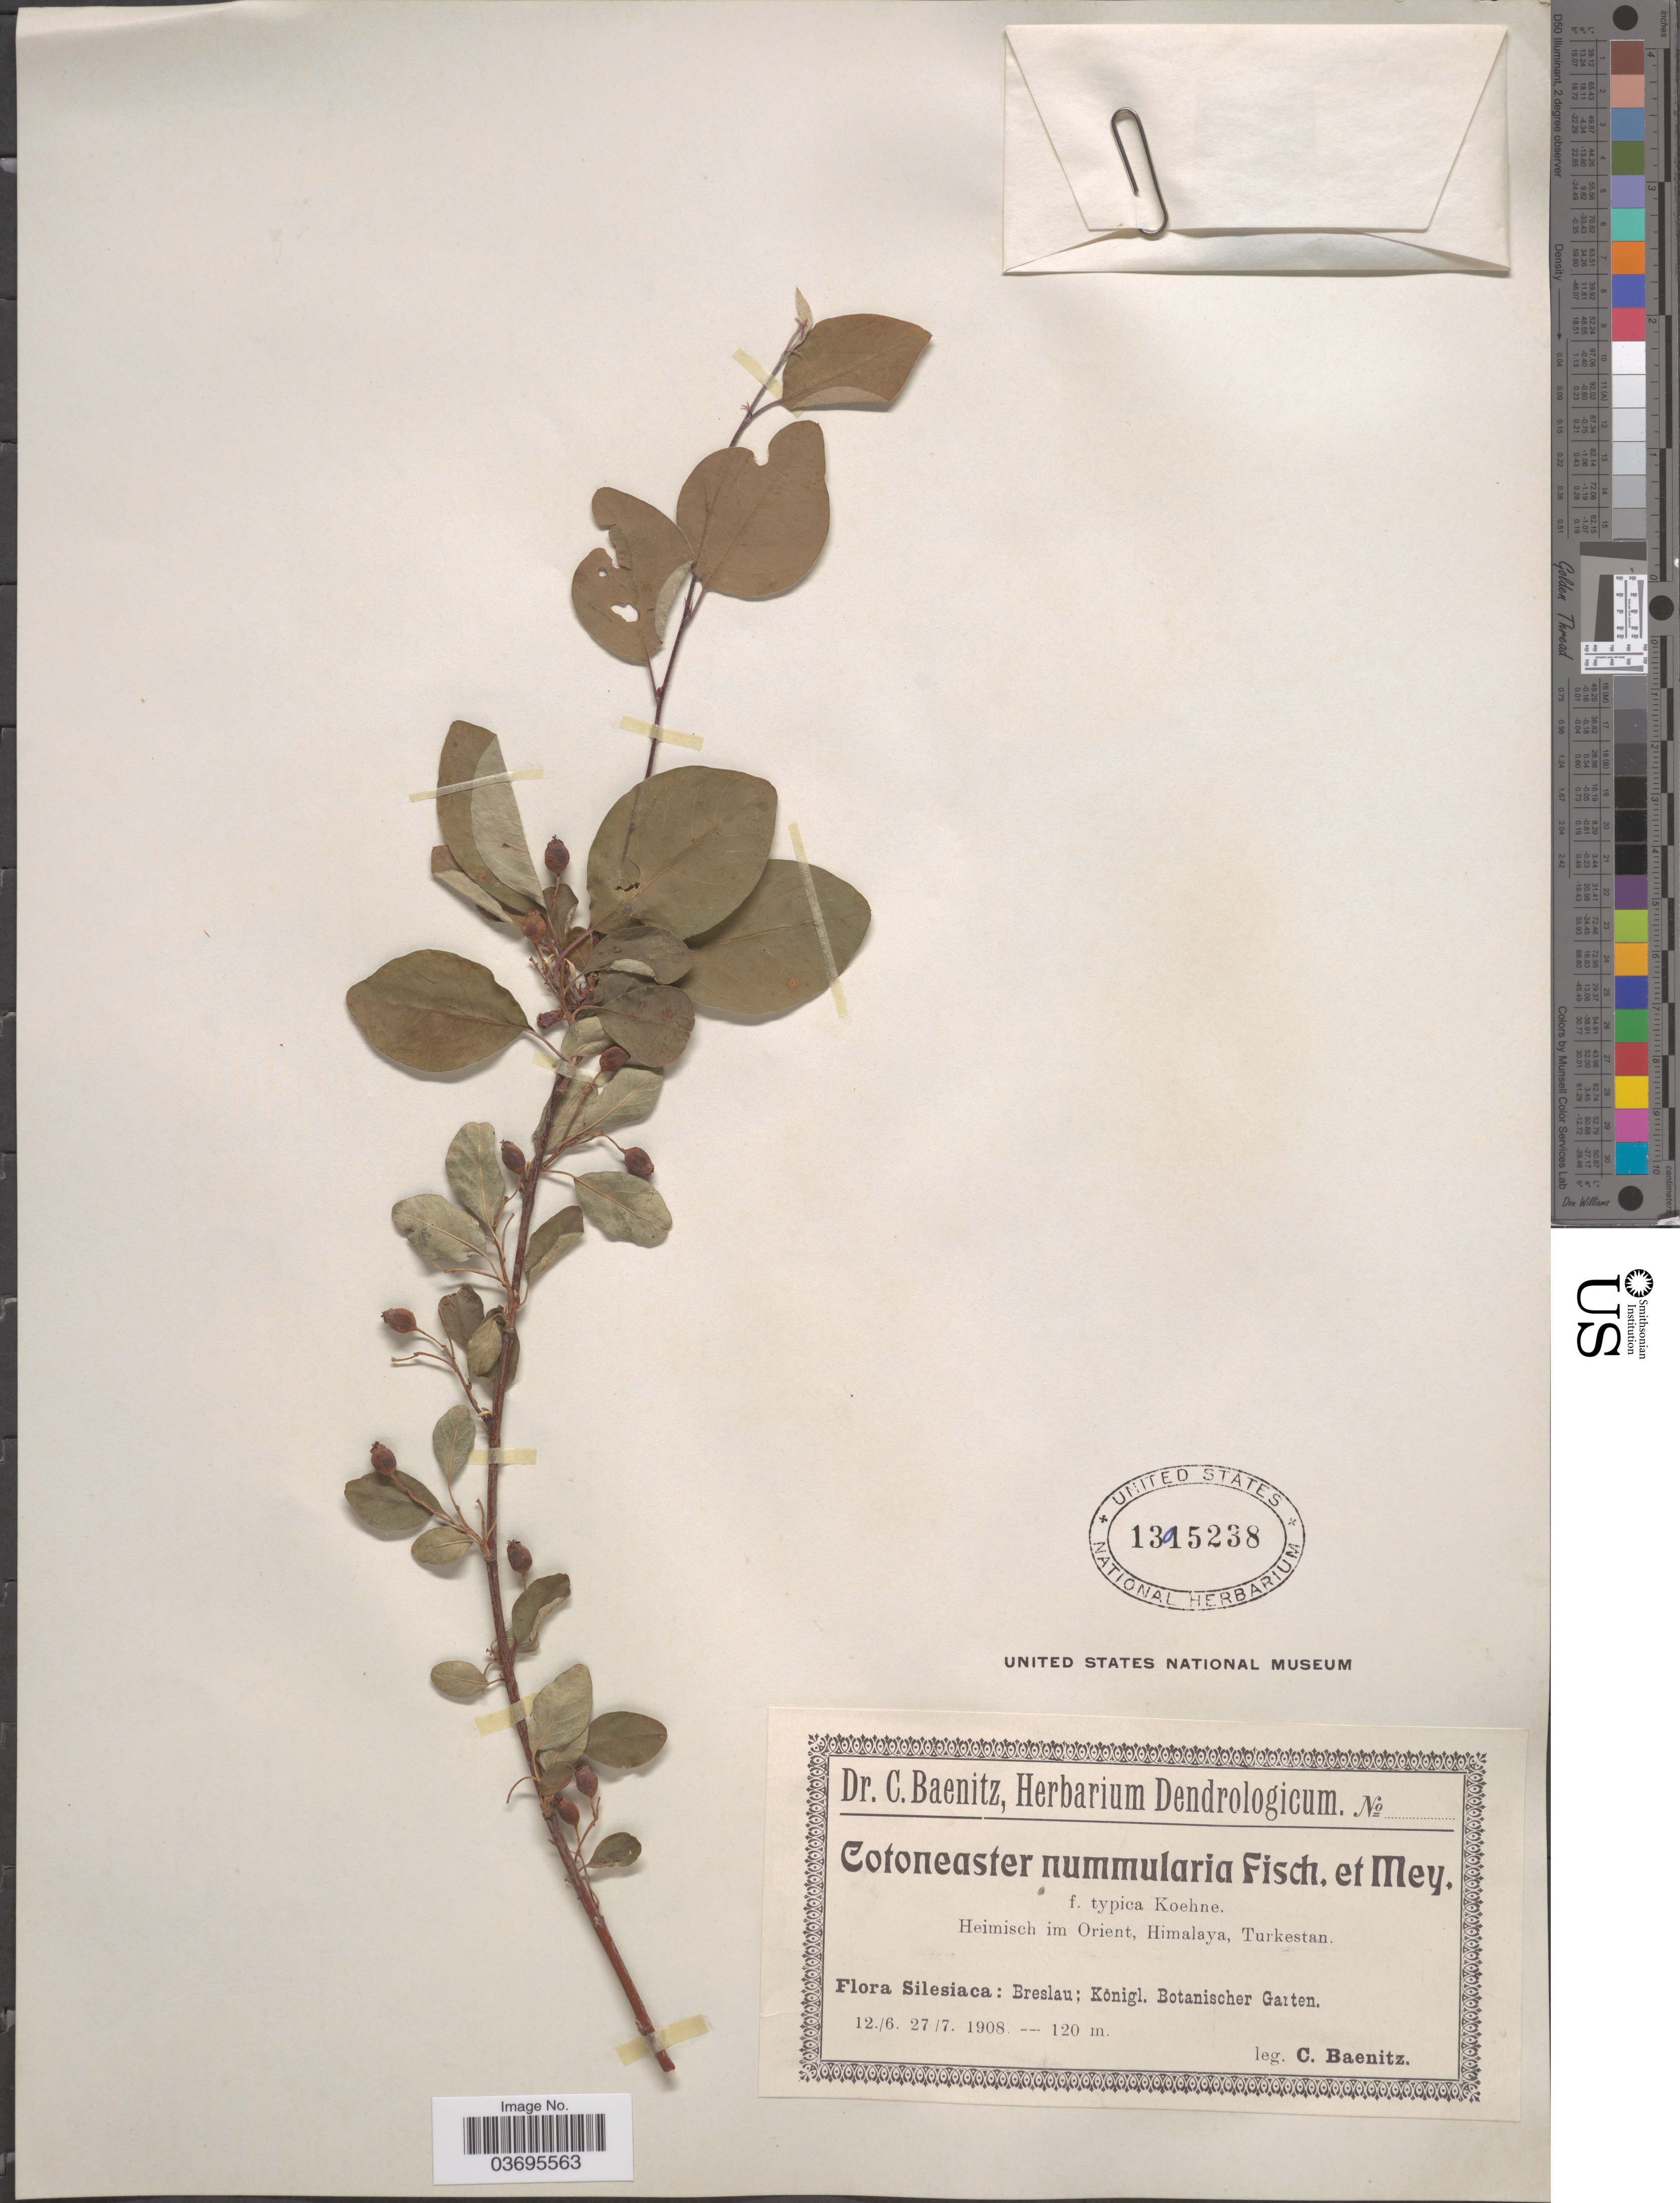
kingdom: Plantae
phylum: Tracheophyta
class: Magnoliopsida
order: Rosales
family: Rosaceae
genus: Cotoneaster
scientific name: Cotoneaster racemiflorus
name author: (Desf.) K. Koch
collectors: C. G. Baenitz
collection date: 1908-06-12/1908-07-27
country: Poland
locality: Silesiaca: Breslau; Königl. Botanischer Garten.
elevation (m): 120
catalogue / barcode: US 1395238